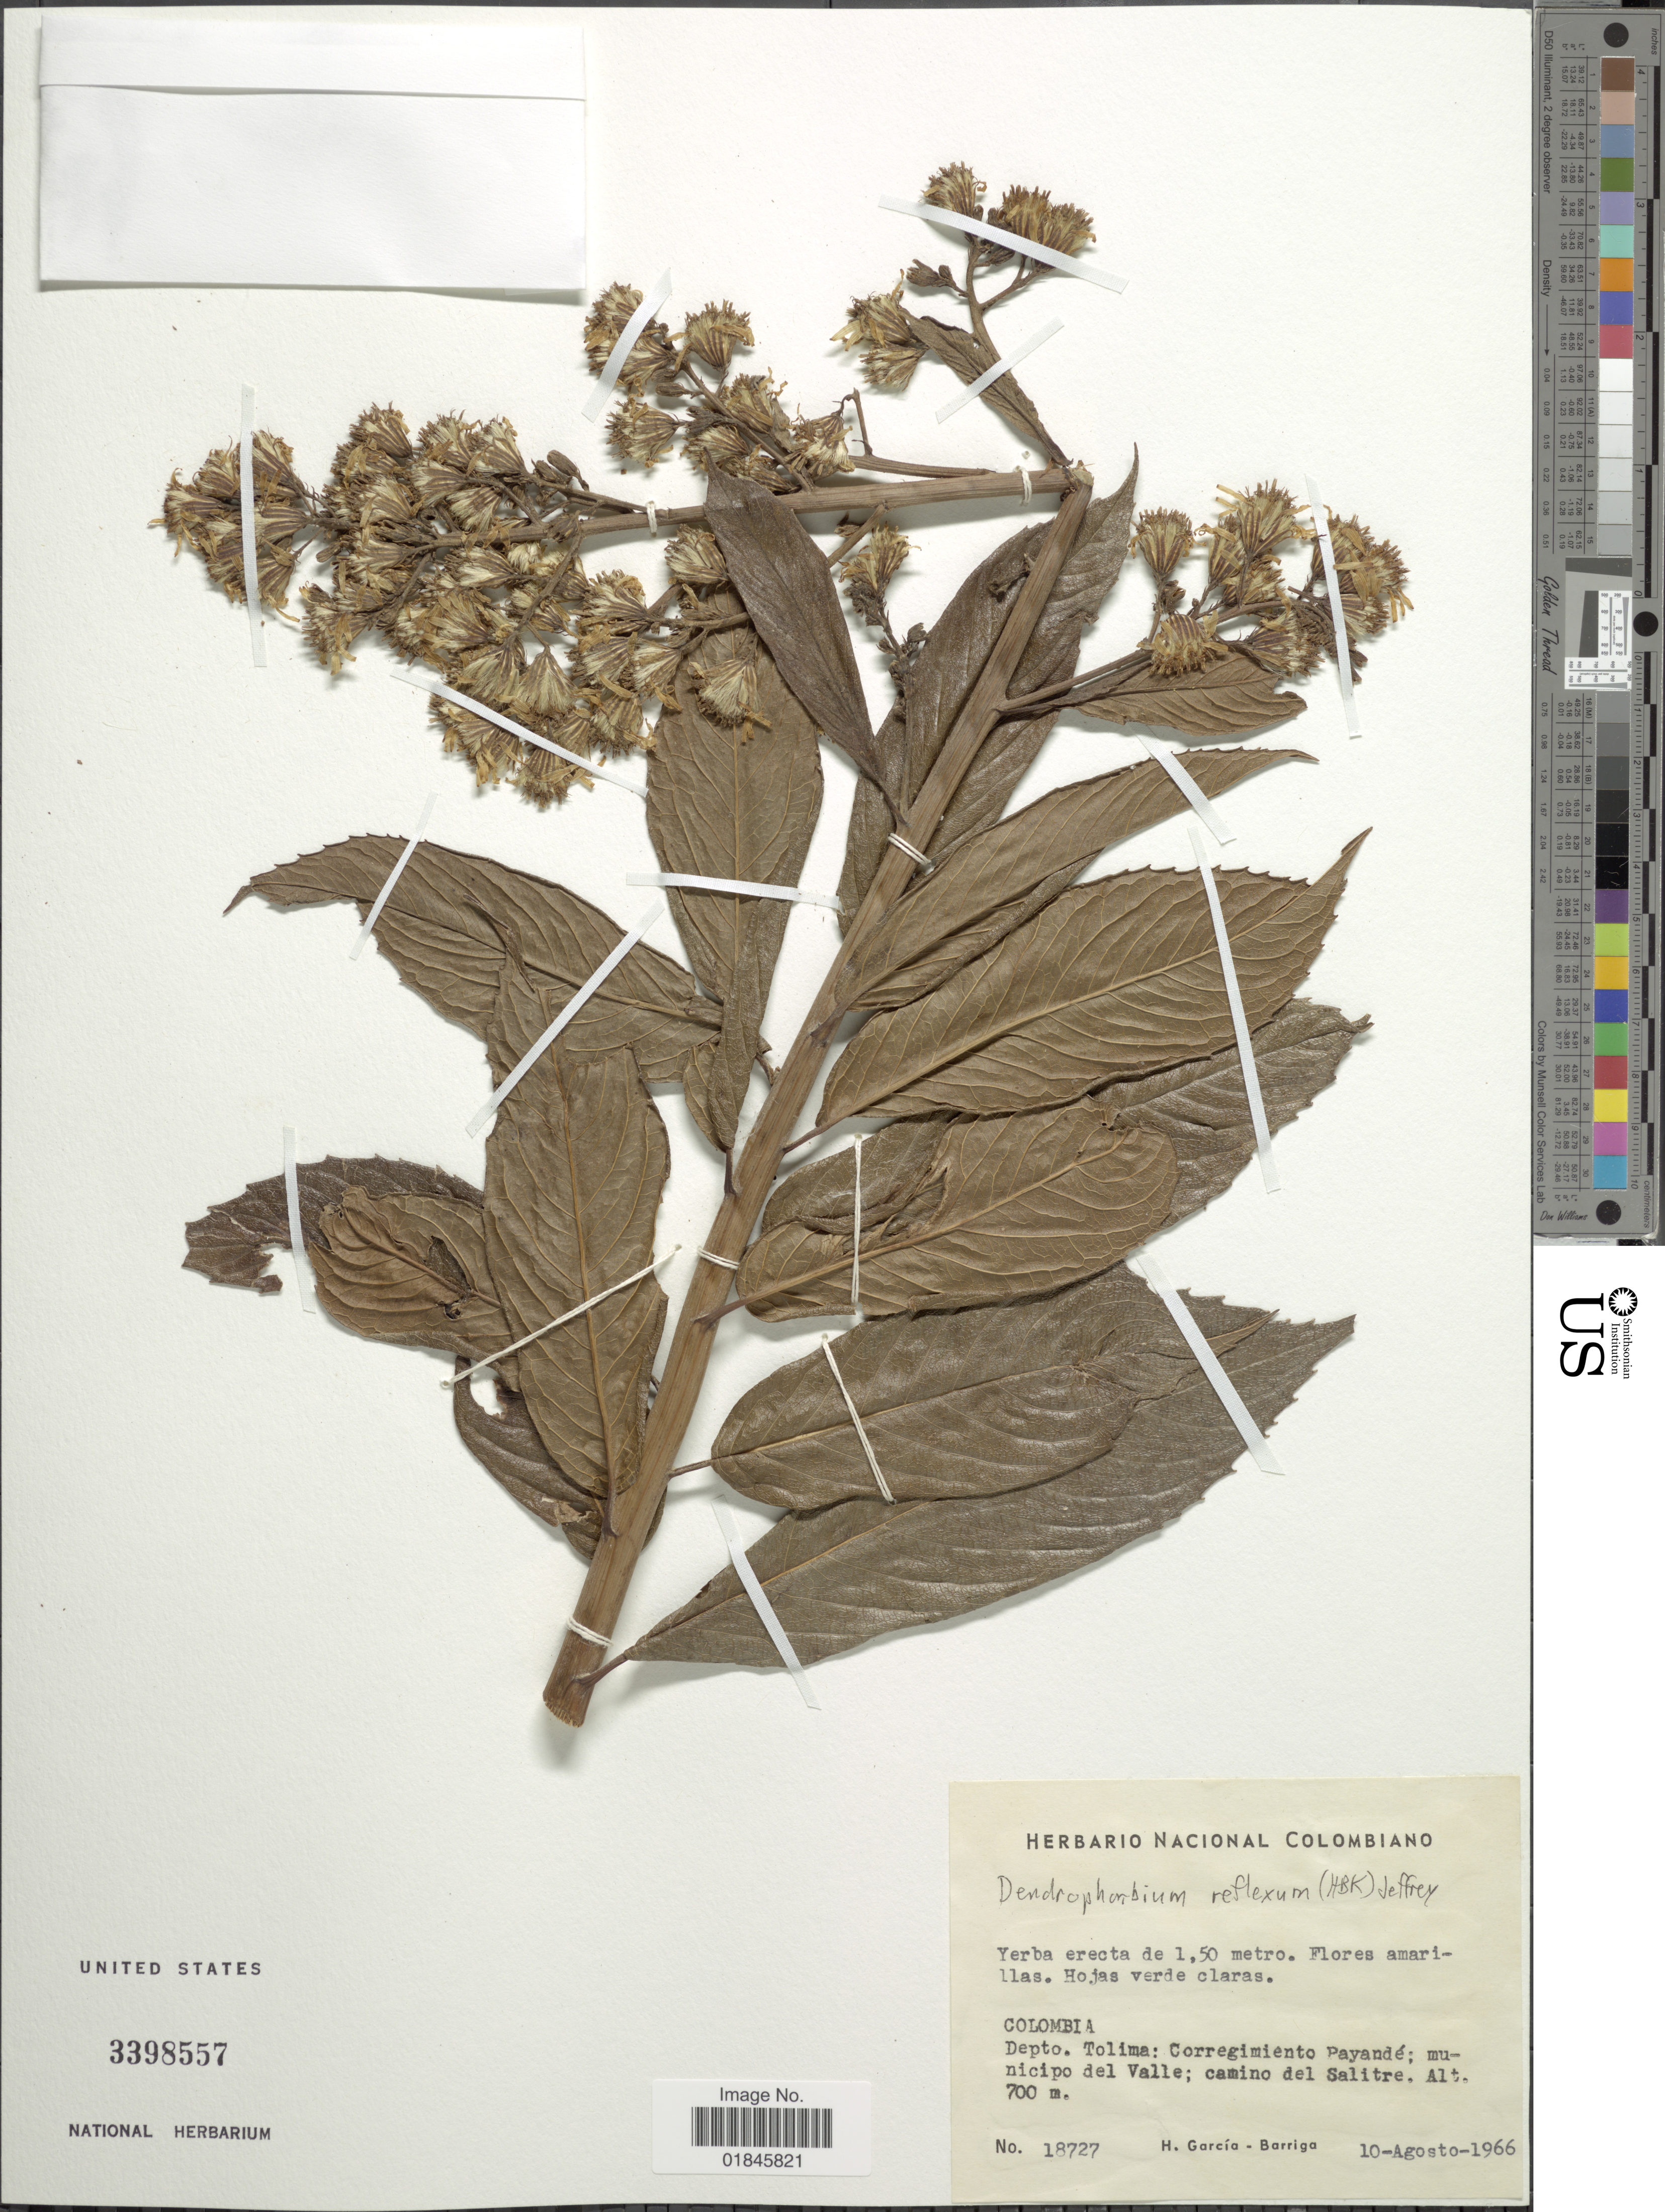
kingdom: Plantae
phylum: Tracheophyta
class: Magnoliopsida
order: Asterales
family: Asteraceae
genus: Pentacalia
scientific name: Pentacalia reflexa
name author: (Kunth) Cuatrec.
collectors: H. García Barriga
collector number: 18727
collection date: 1966-08-10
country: Colombia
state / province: Tolima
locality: Depto. Tolima: Corregimiento Payandé; municipio del Valle; camino del Salitre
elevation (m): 700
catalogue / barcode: US 3398557